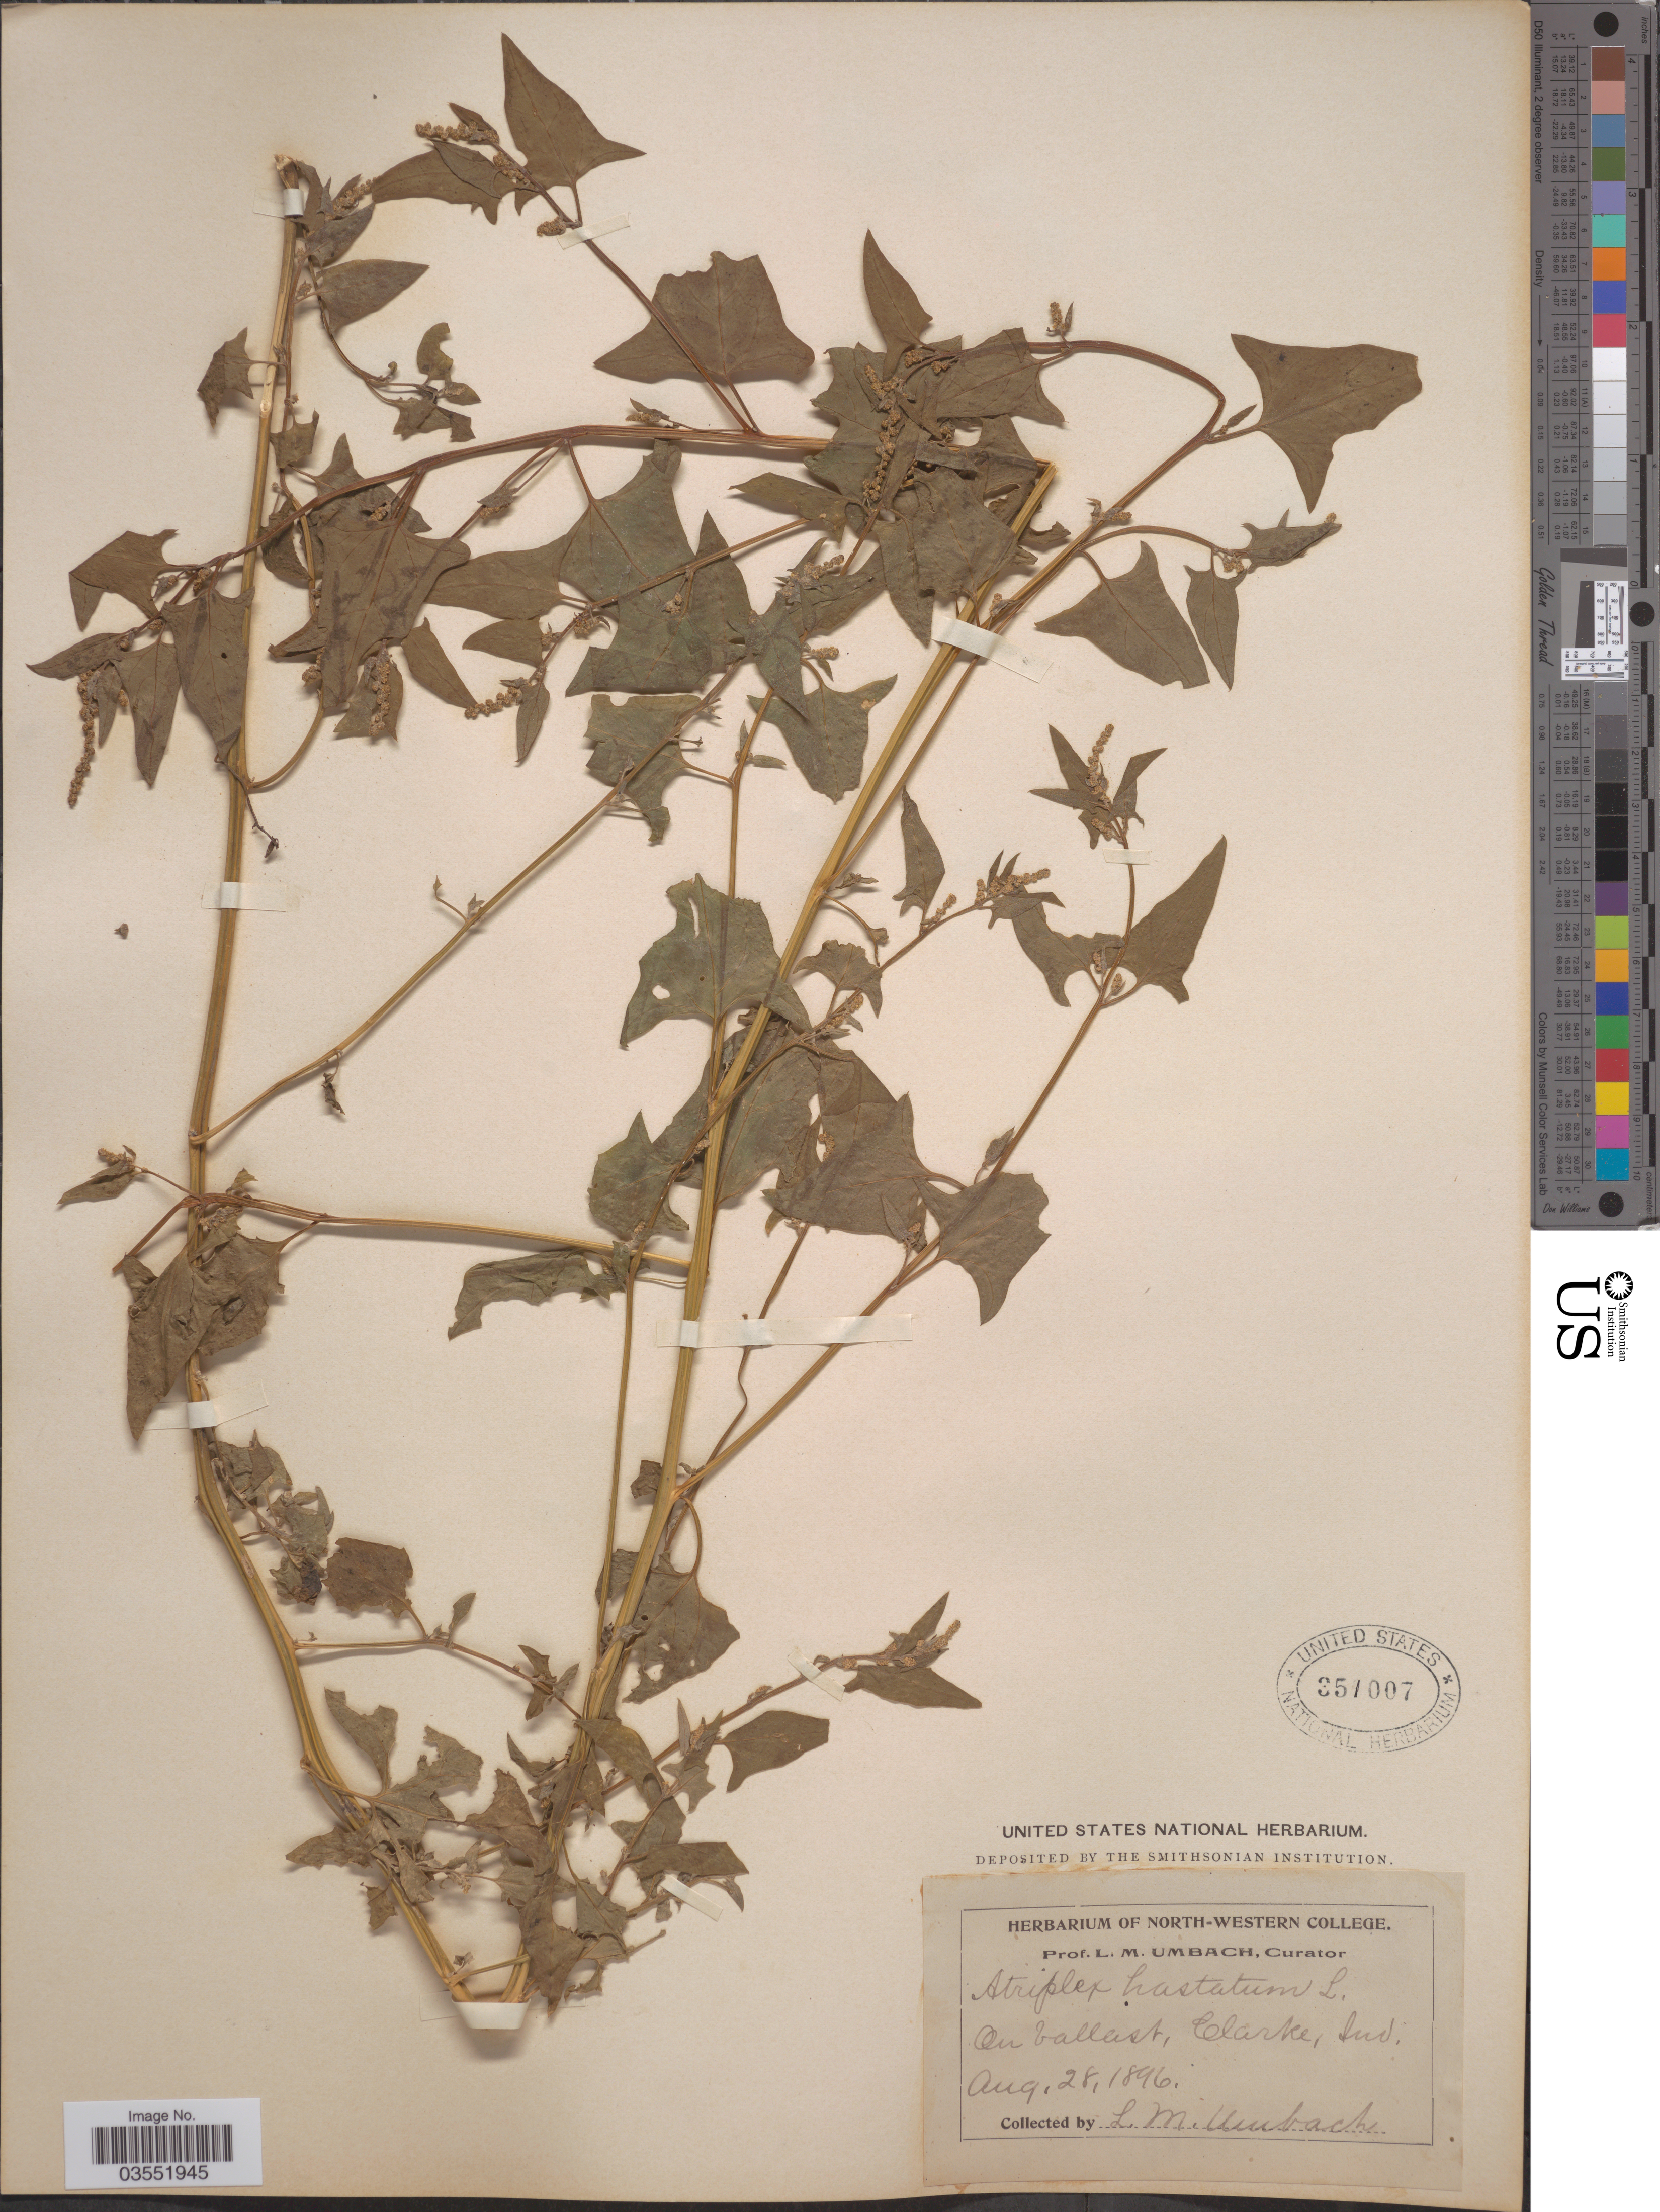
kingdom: Plantae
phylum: Tracheophyta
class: Magnoliopsida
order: Caryophyllales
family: Amaranthaceae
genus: Atriplex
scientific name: Atriplex hastata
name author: L.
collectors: L. M. Umbach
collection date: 1896-08-28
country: United States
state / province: Indiana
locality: On ballast, Clarke, Ind.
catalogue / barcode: US 351007